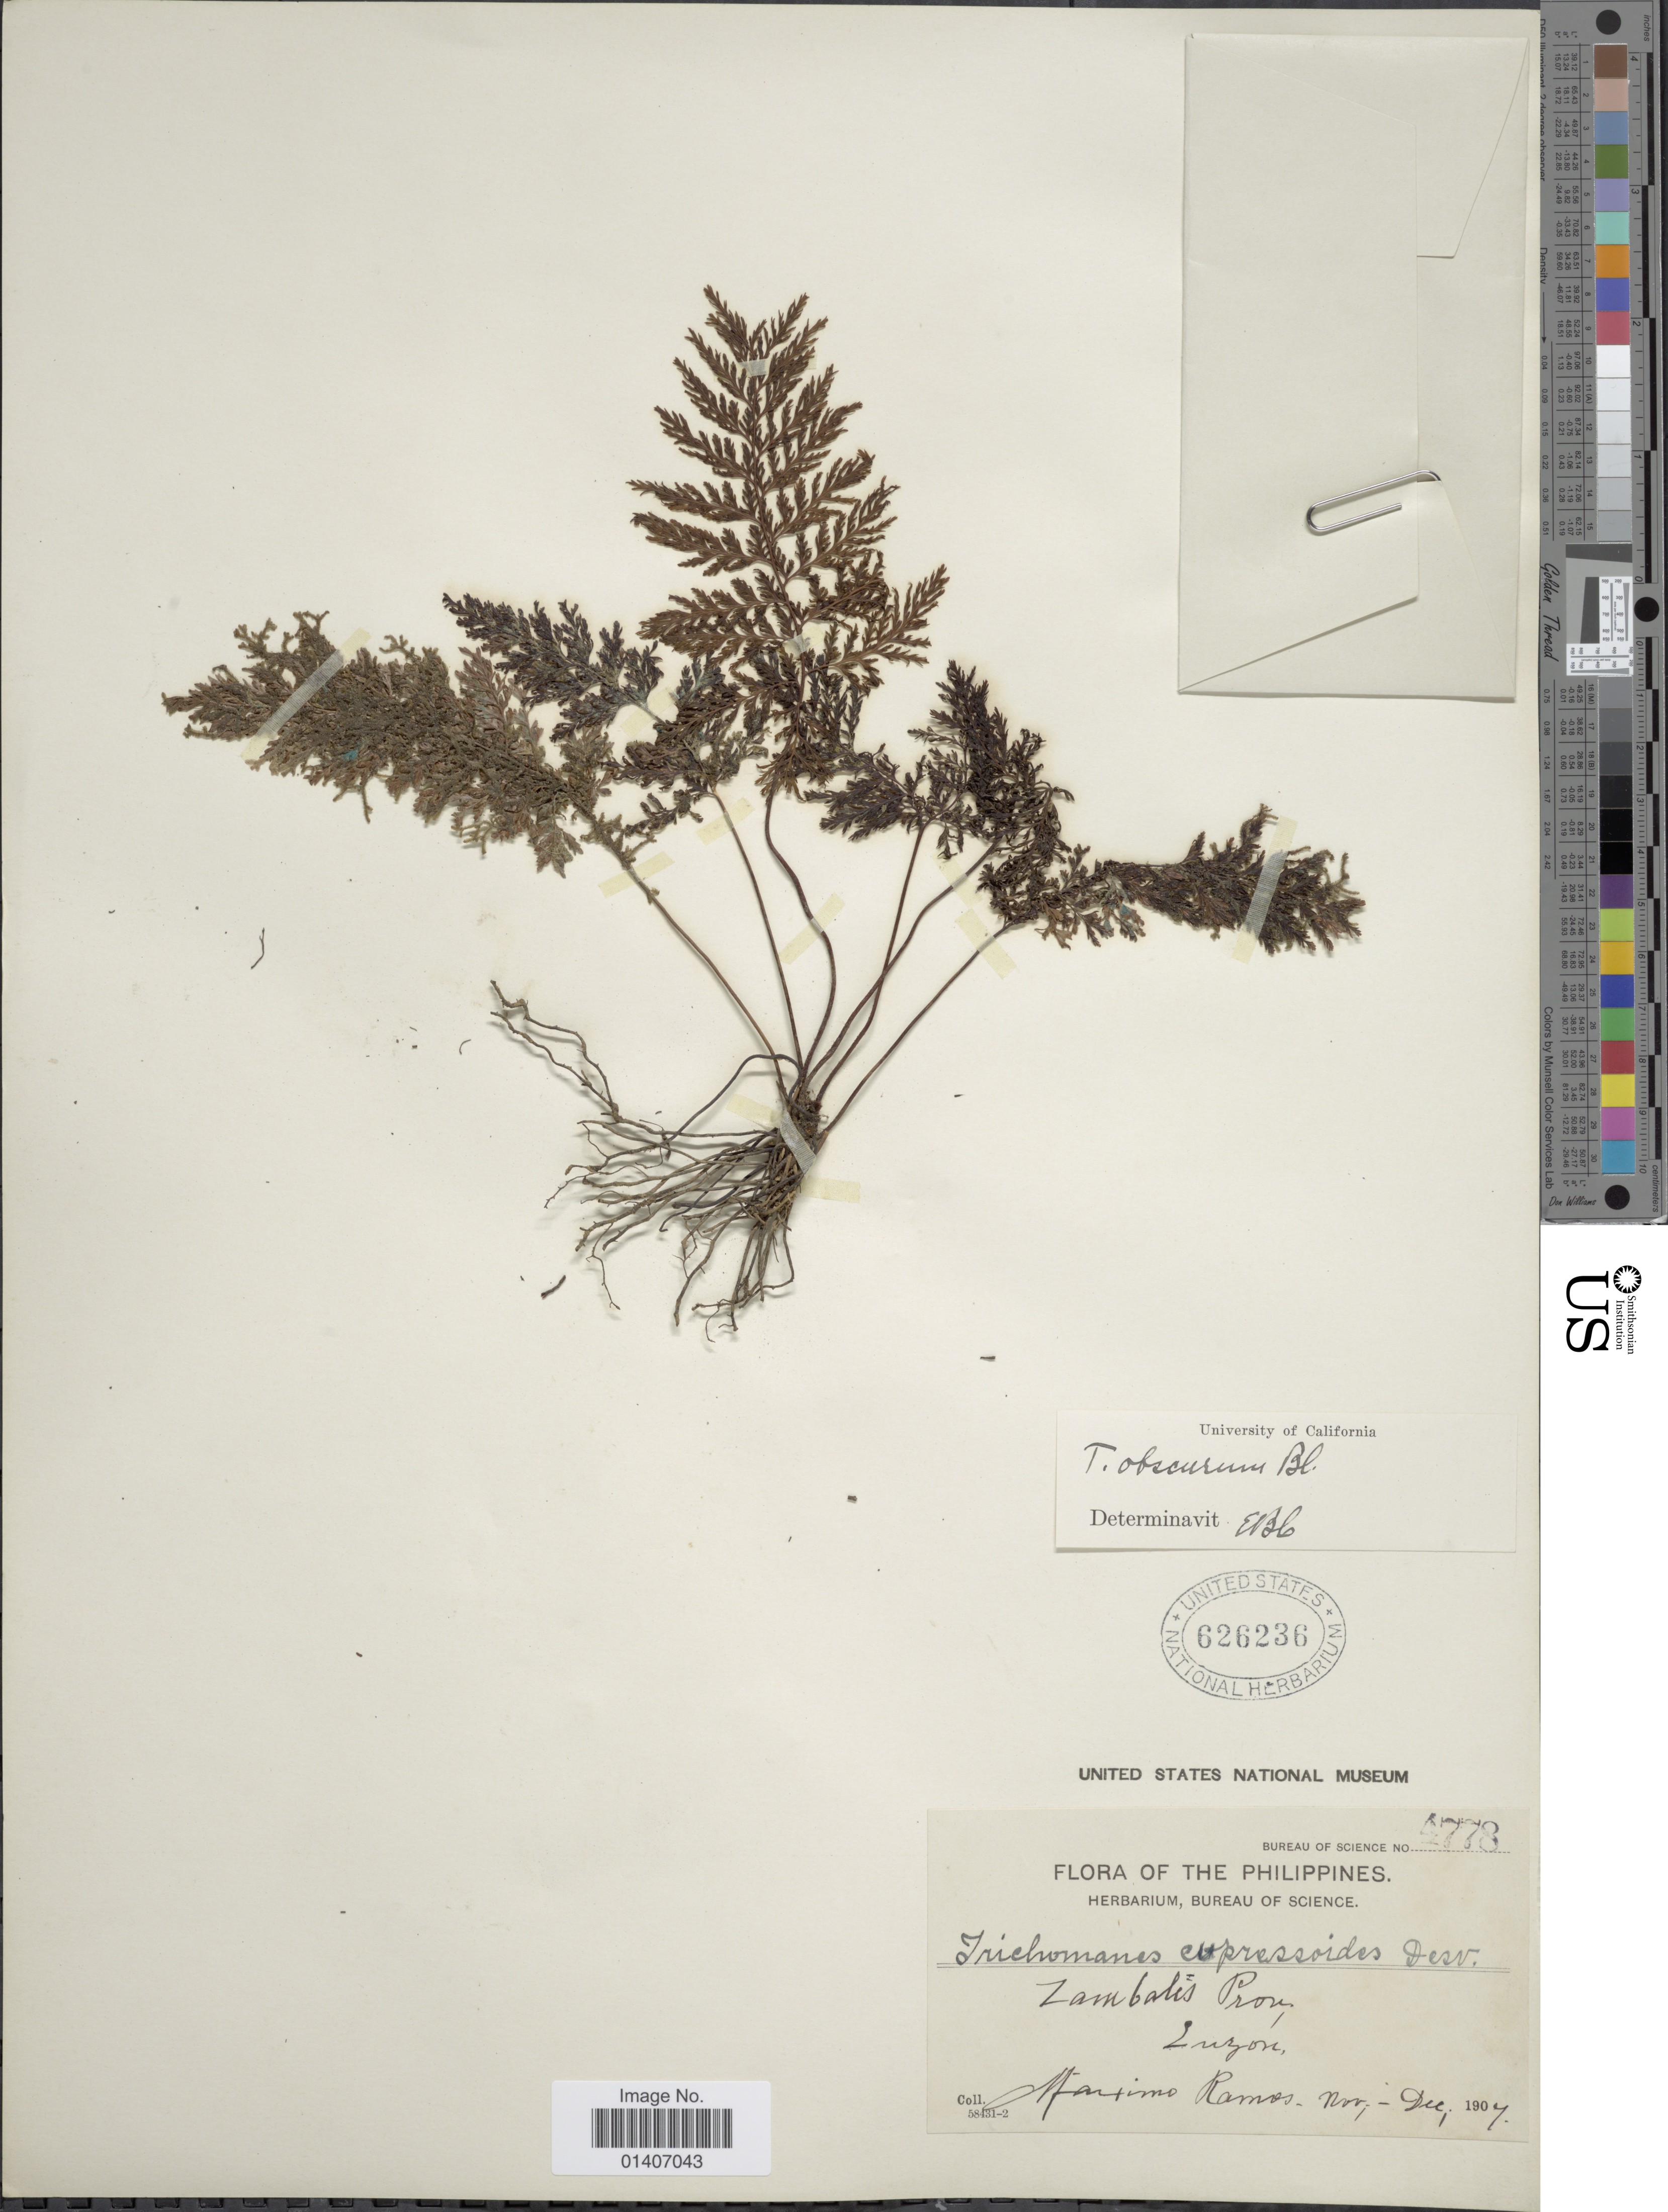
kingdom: Plantae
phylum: Tracheophyta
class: Polypodiopsida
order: Hymenophyllales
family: Hymenophyllaceae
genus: Abrodictyum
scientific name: Abrodictyum obscurum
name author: (Blume) Ebihara & K. Iwats.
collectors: M. Ramos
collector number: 4778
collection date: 1907-11/1907-12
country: Philippines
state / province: Central Luzon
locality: Zambales prov. Luzon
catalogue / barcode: US 626236